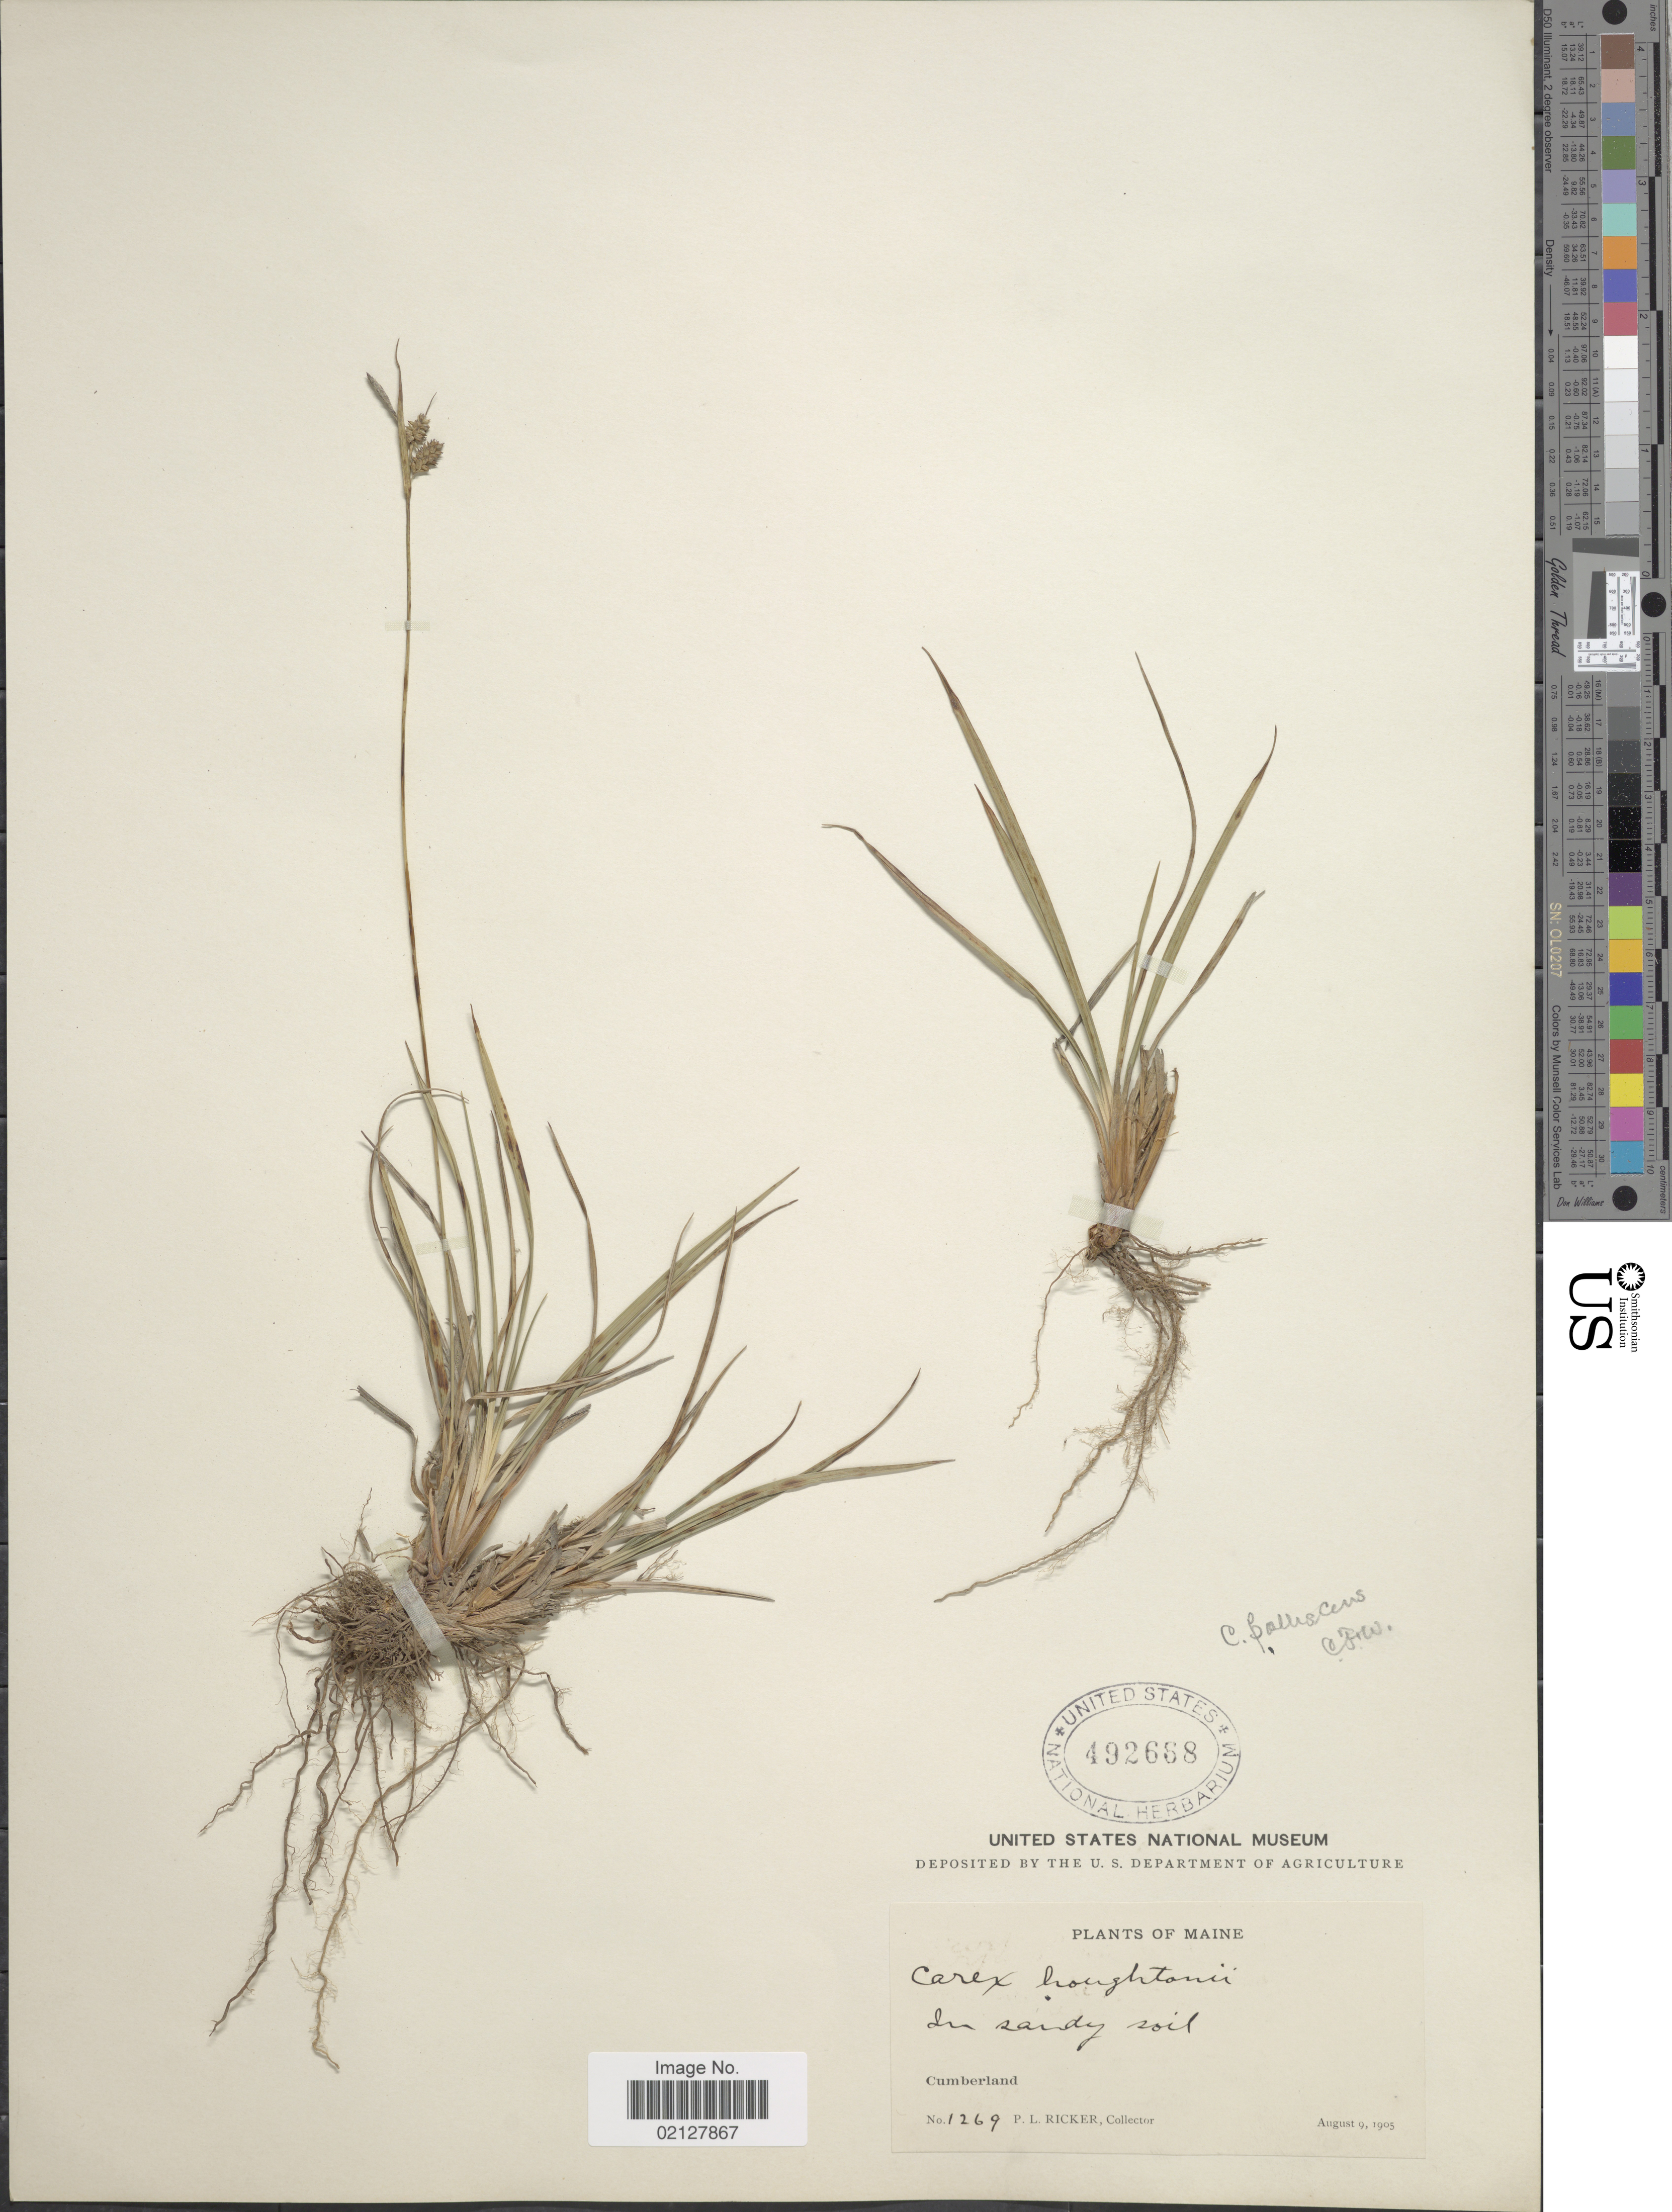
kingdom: Plantae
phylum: Tracheophyta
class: Liliopsida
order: Poales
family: Cyperaceae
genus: Carex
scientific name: Carex pallescens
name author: L.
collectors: P. Ricker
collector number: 1269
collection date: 1905-08-09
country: United States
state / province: Maine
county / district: Cumberland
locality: Cumberland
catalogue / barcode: US 492668